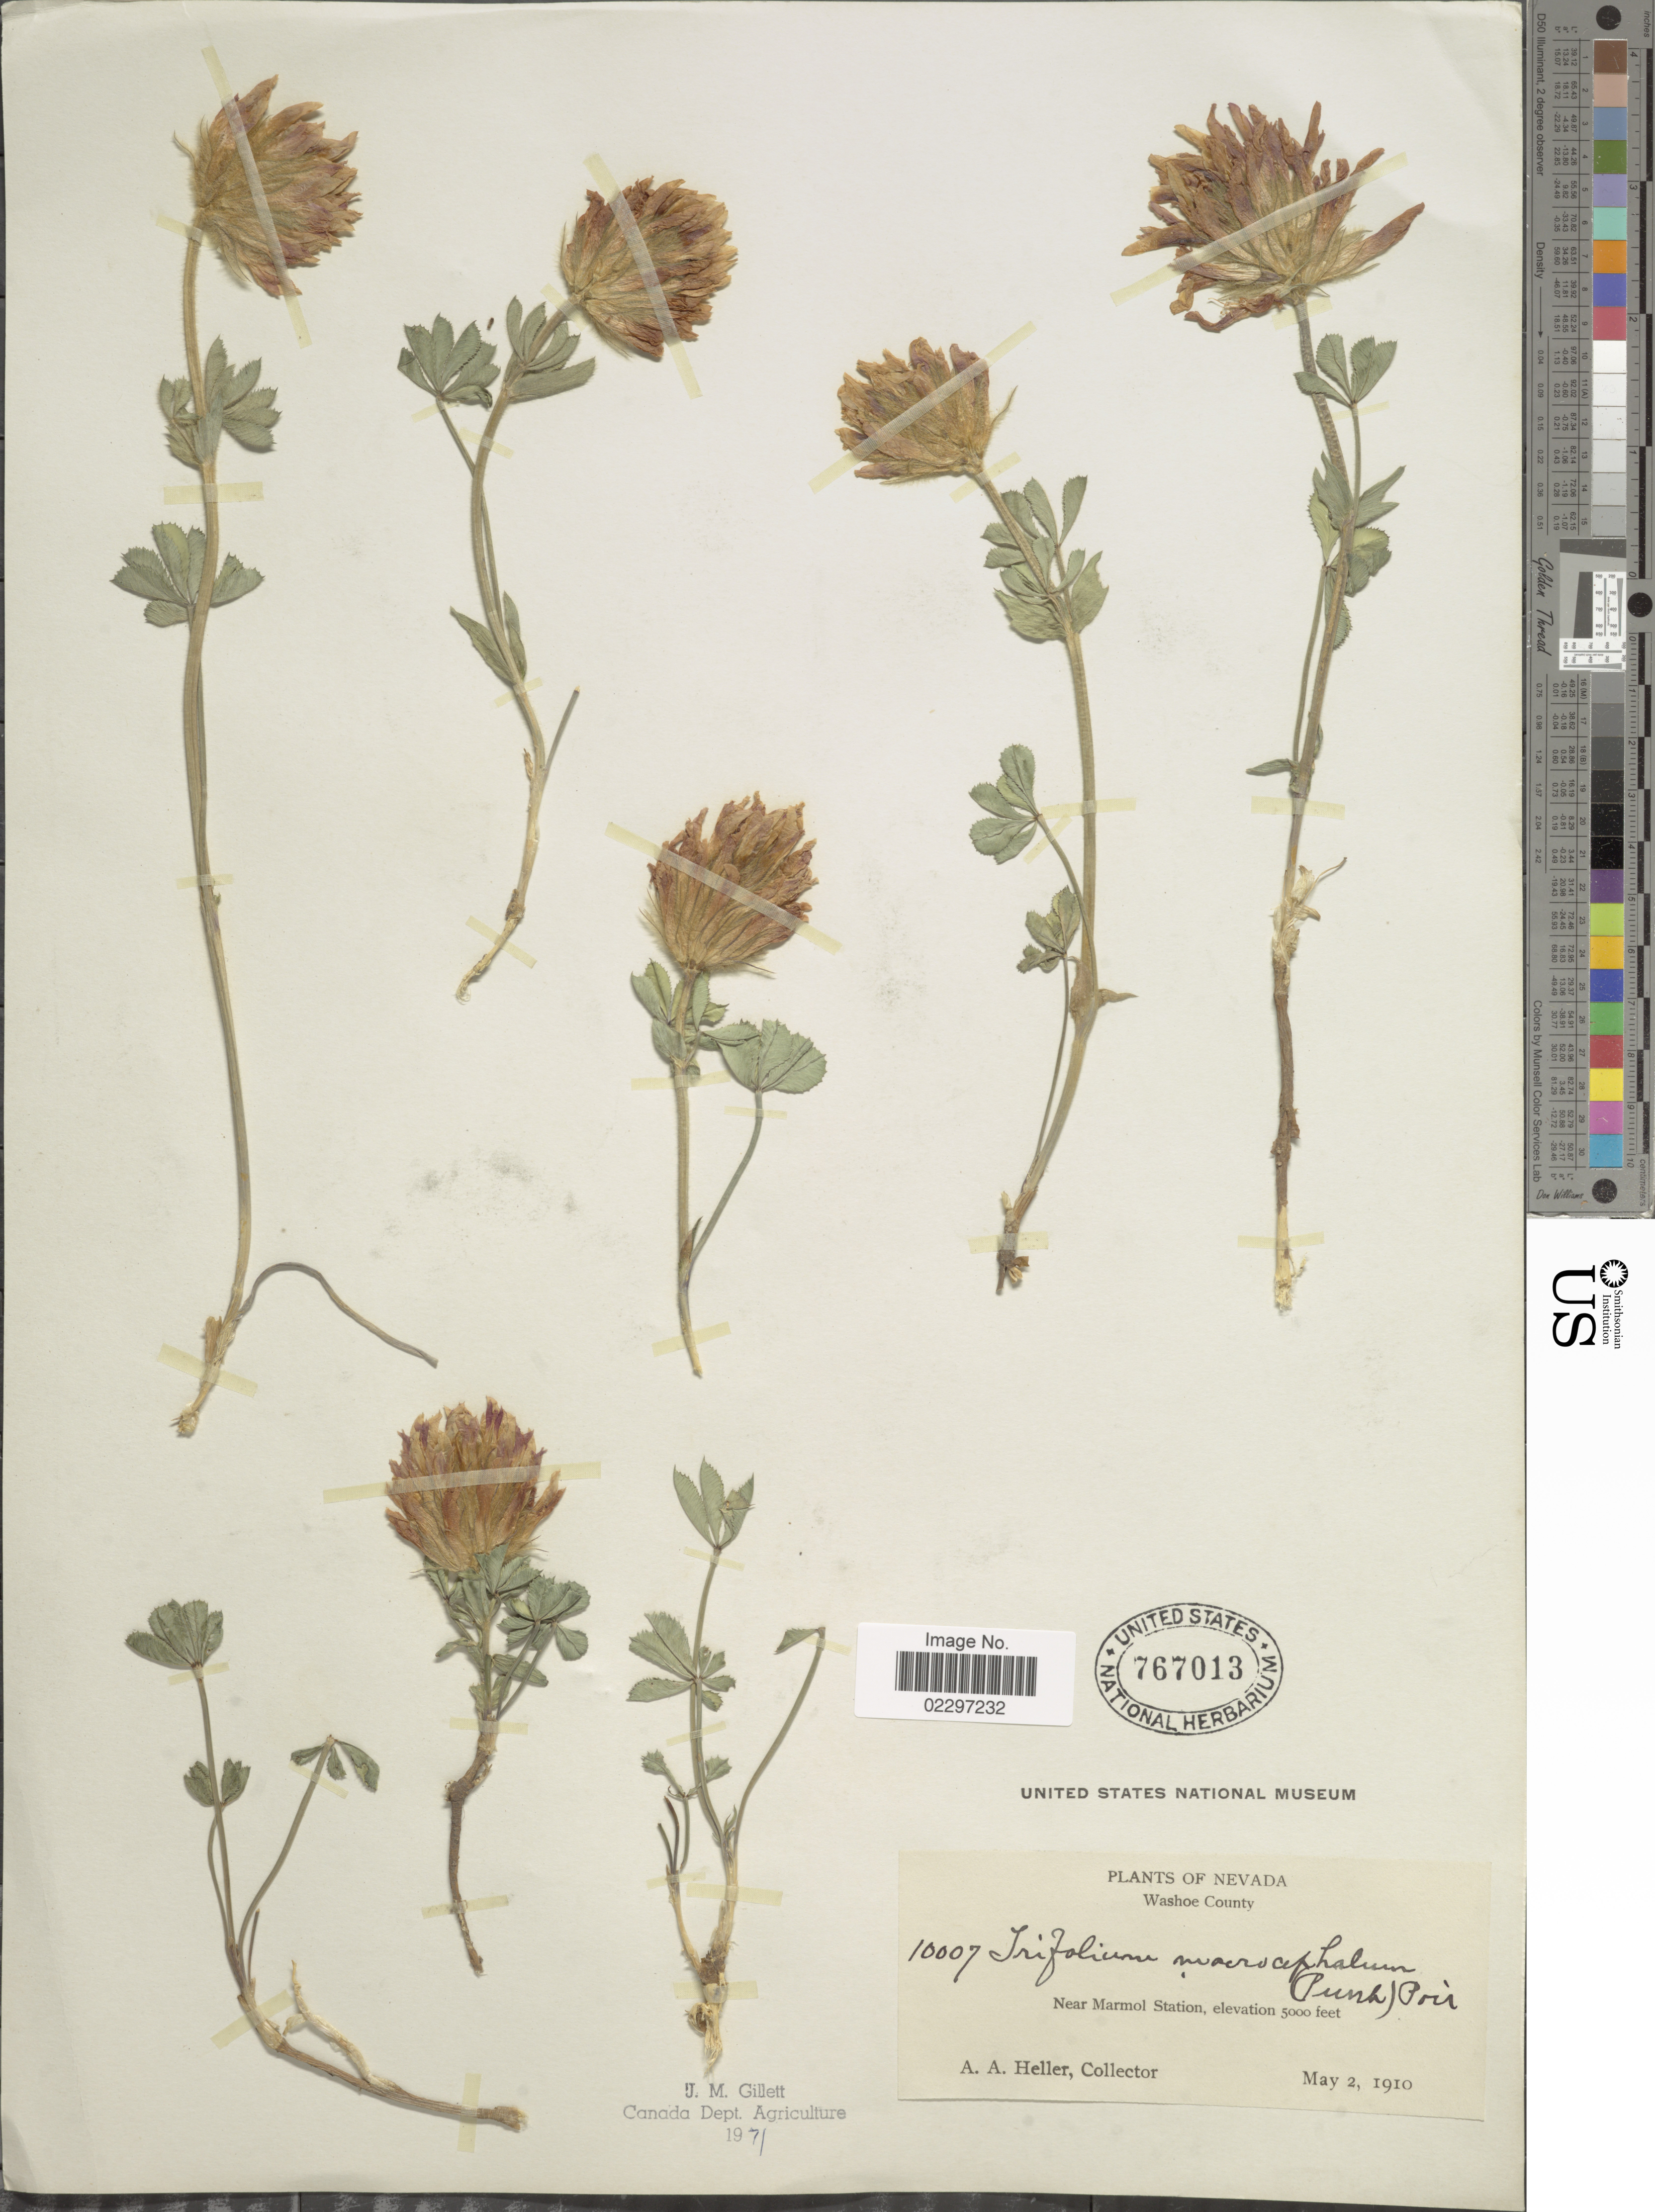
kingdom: Plantae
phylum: Tracheophyta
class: Magnoliopsida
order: Fabales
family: Fabaceae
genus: Trifolium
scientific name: Trifolium macrocephalum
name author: (Pursh) Poir.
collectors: A. A. Heller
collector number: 10007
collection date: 1910-05-02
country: United States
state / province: Nevada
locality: Washoe County. Near Marmol Station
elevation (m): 1524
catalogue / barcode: US 767013